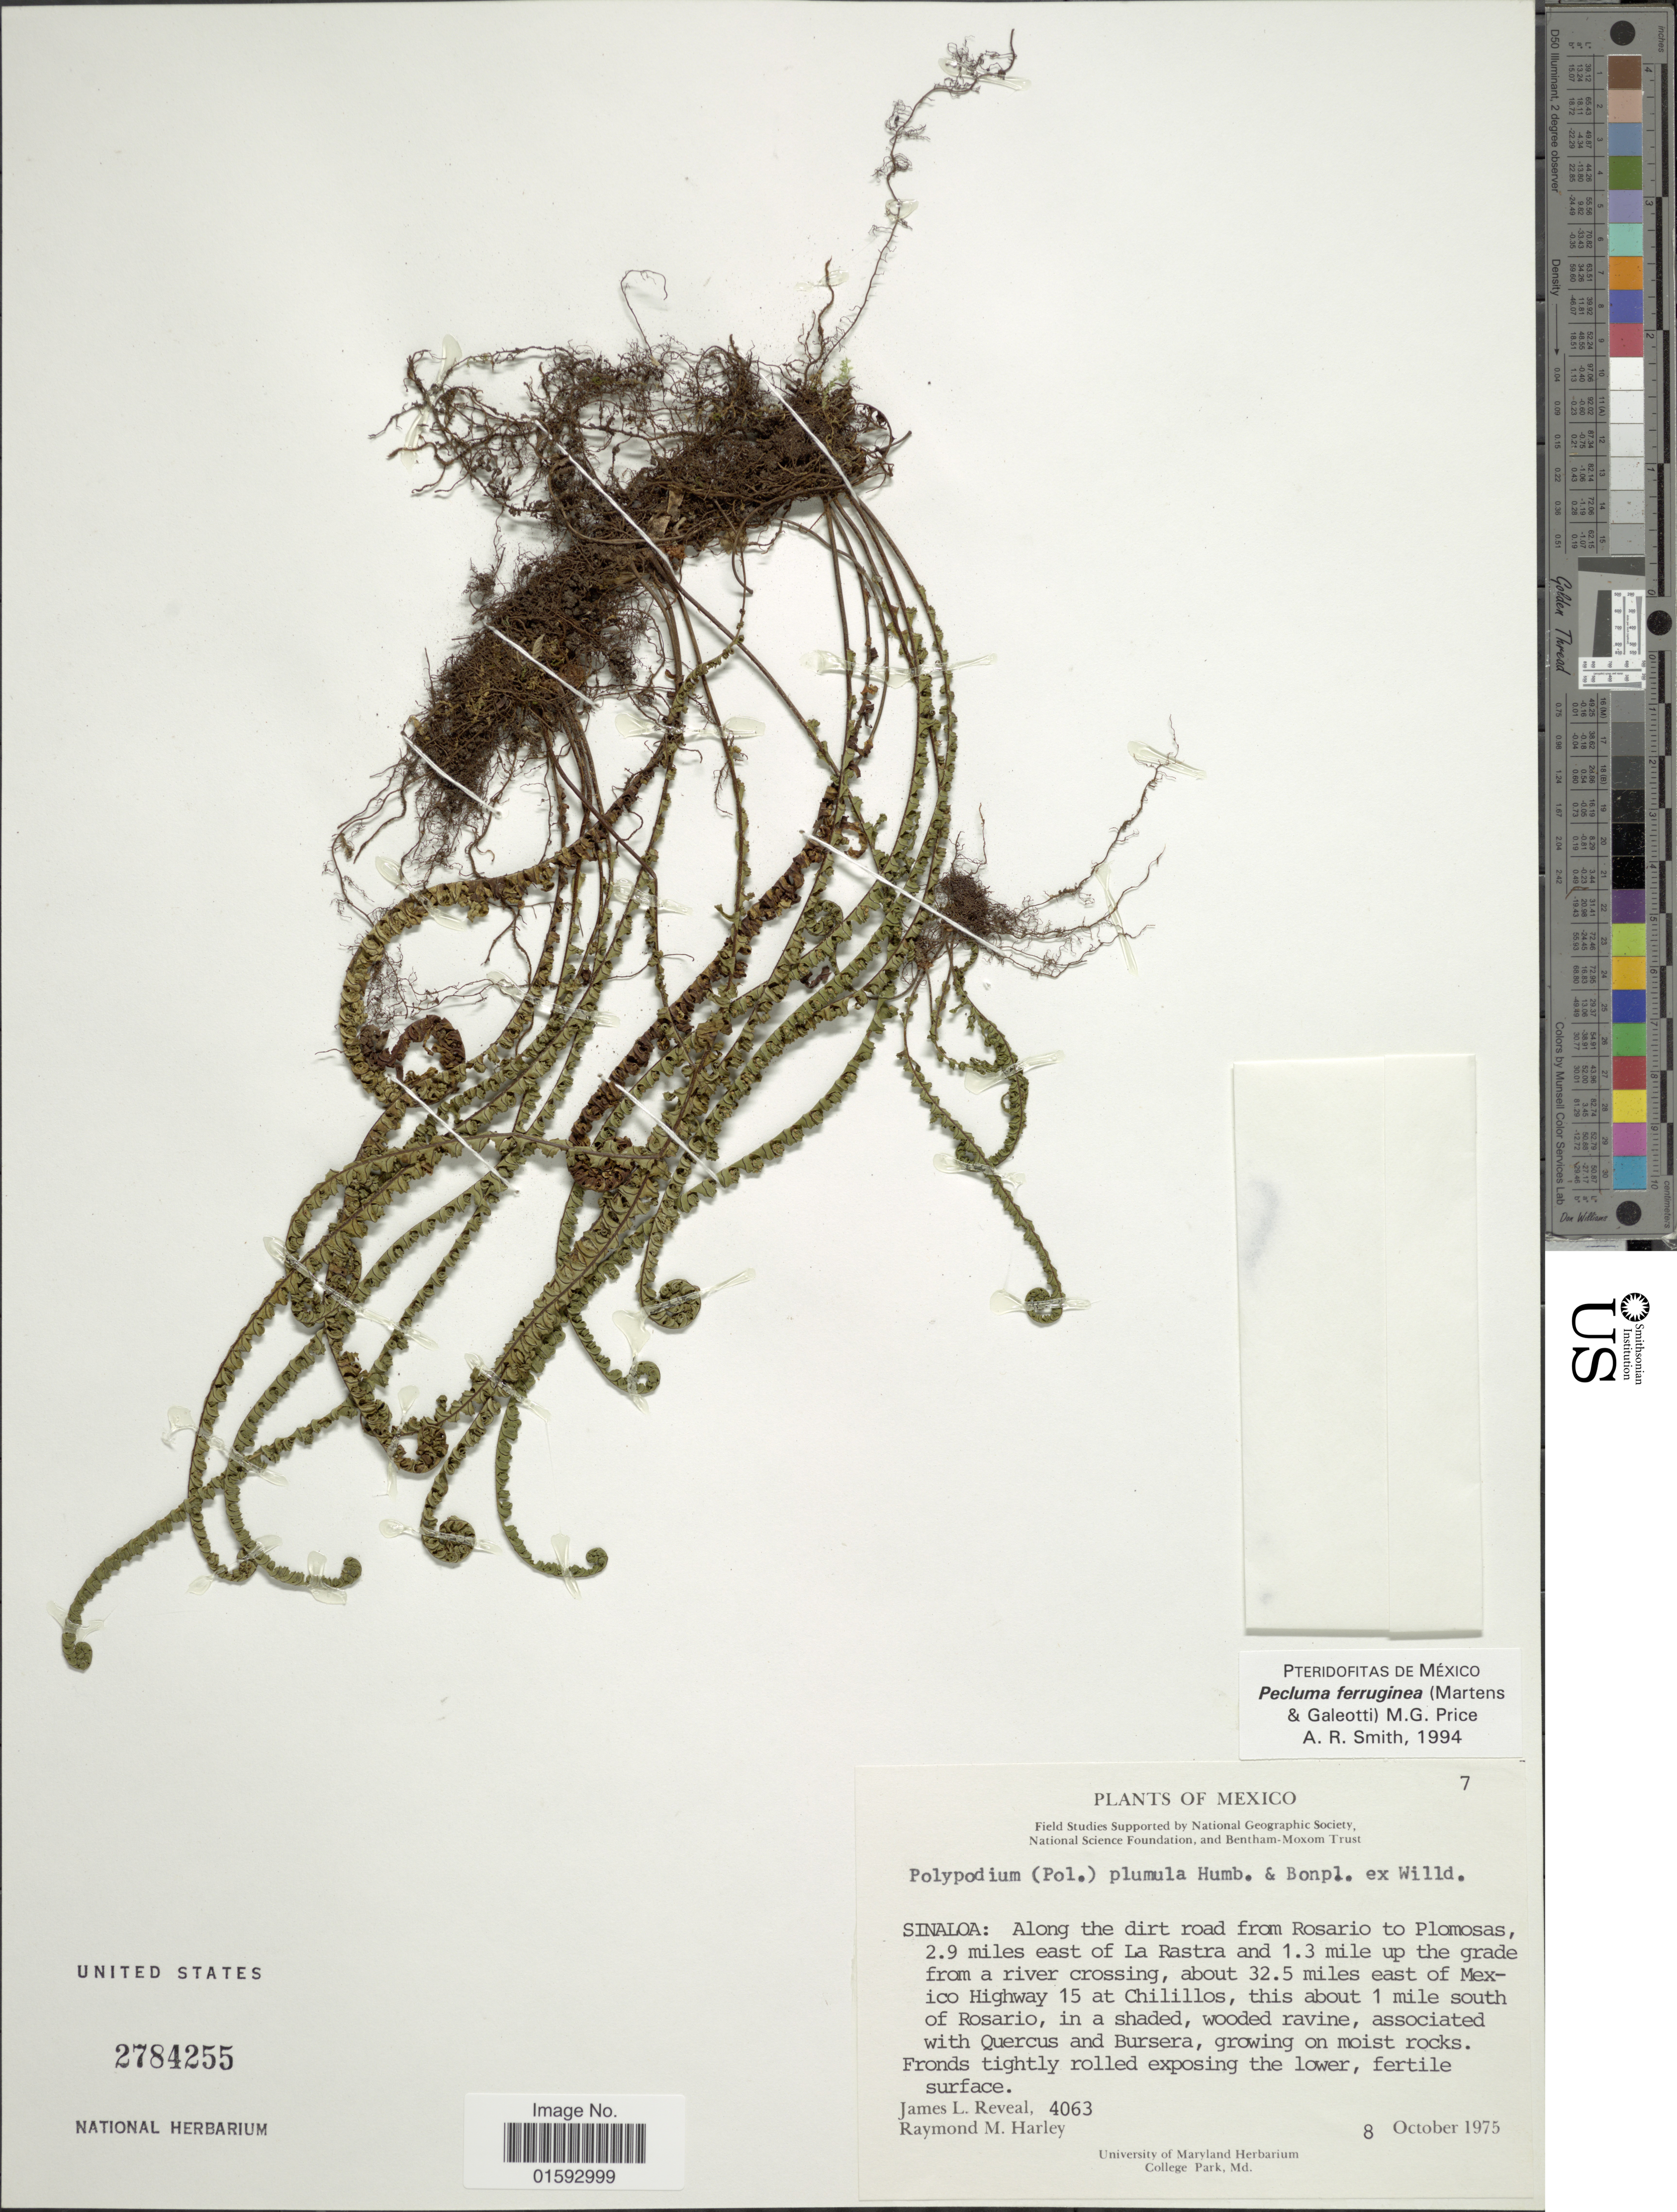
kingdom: Plantae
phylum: Tracheophyta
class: Polypodiopsida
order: Polypodiales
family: Polypodiaceae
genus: Pecluma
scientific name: Pecluma ferruginea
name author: (M. Martens & Galeotti) Price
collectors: J. L. Reveal & R. M. Harley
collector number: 4063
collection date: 1975-10-08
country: Mexico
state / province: Sinaloa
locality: Along the dirt road from Rosario to Plomosas, 2.9 miles east of La Rastra and 1.3 mile up the grade from a river crossing, about 32.5 miles east of Mexico Highway 15 at Chilillos, this about 1 mile south of Rosario, in a shaded, wooded ravine, associated with Quercus and Bursera, growing on moist rocks. Fronds tightly rolled exposing the lower, fertile surface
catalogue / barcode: US 2784255